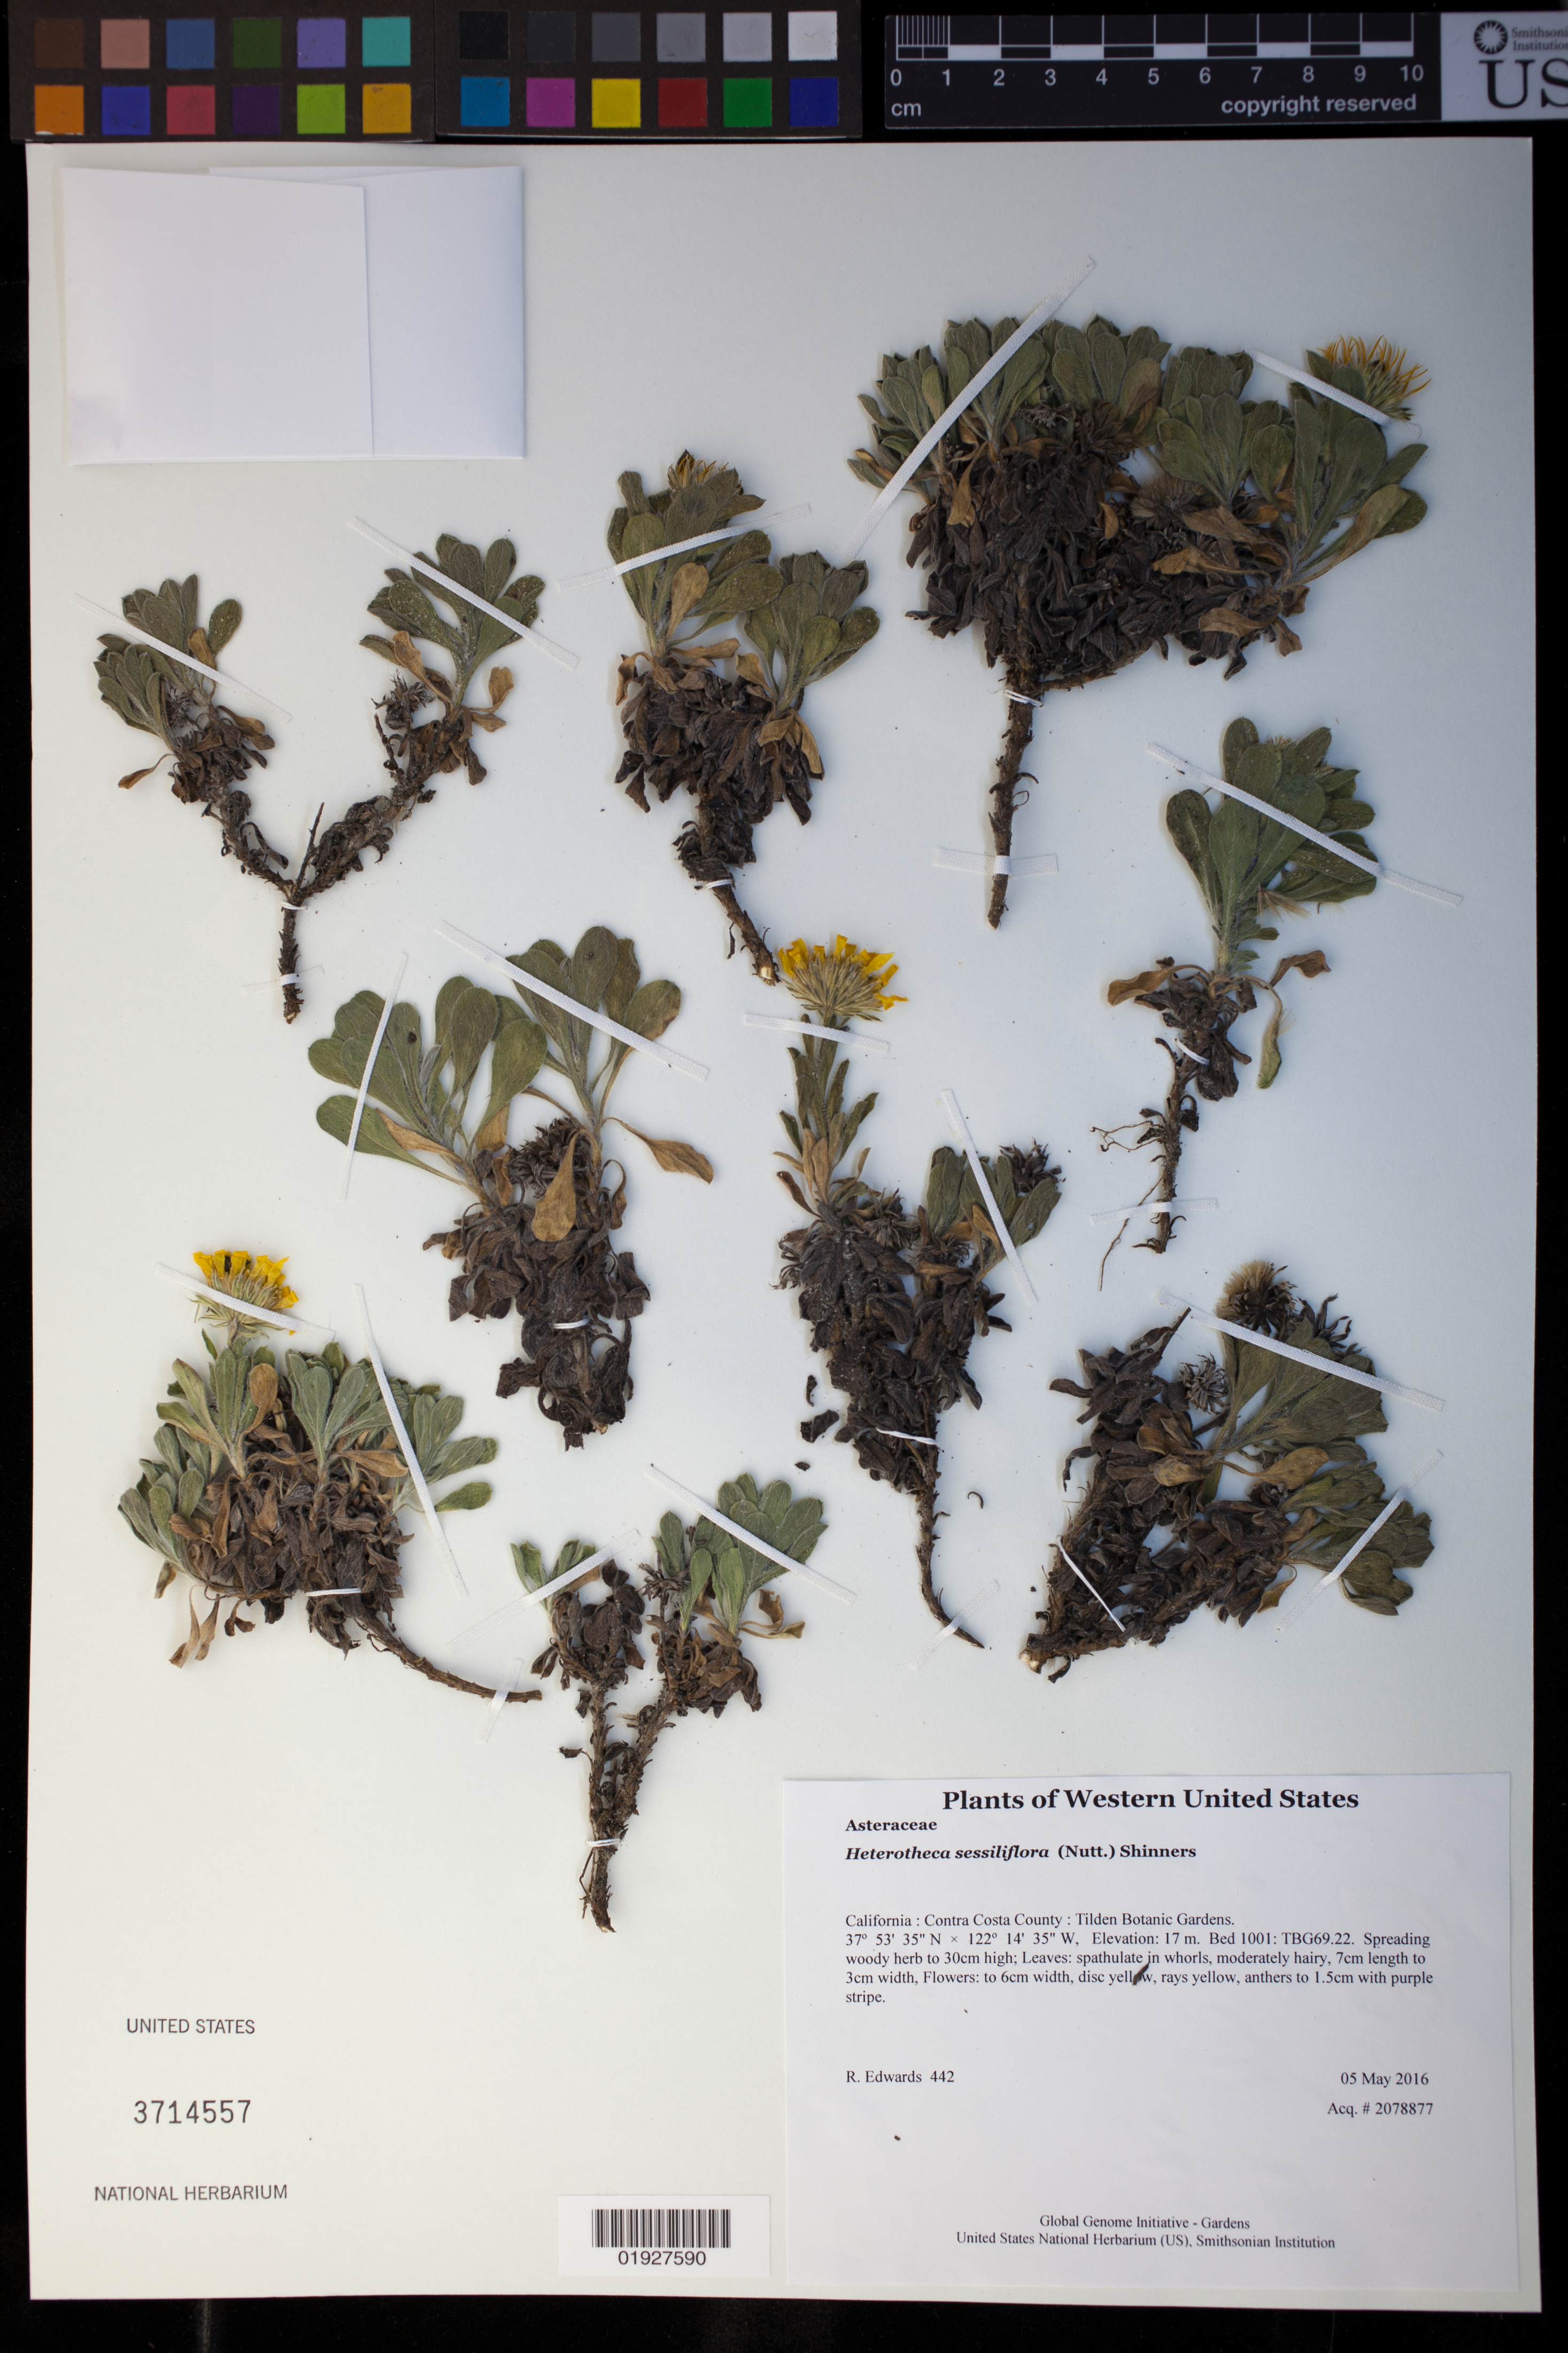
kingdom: Plantae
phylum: Tracheophyta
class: Magnoliopsida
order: Asterales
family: Asteraceae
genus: Heterotheca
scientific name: Heterotheca sessiliflora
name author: (Nutt.) Shinners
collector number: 442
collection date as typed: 5 May 2016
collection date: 2016-05-05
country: United States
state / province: California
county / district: Contra Costa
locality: Tilden Botanic Gardens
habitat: Bed 1001: TBG69.22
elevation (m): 17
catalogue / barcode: US 3714557